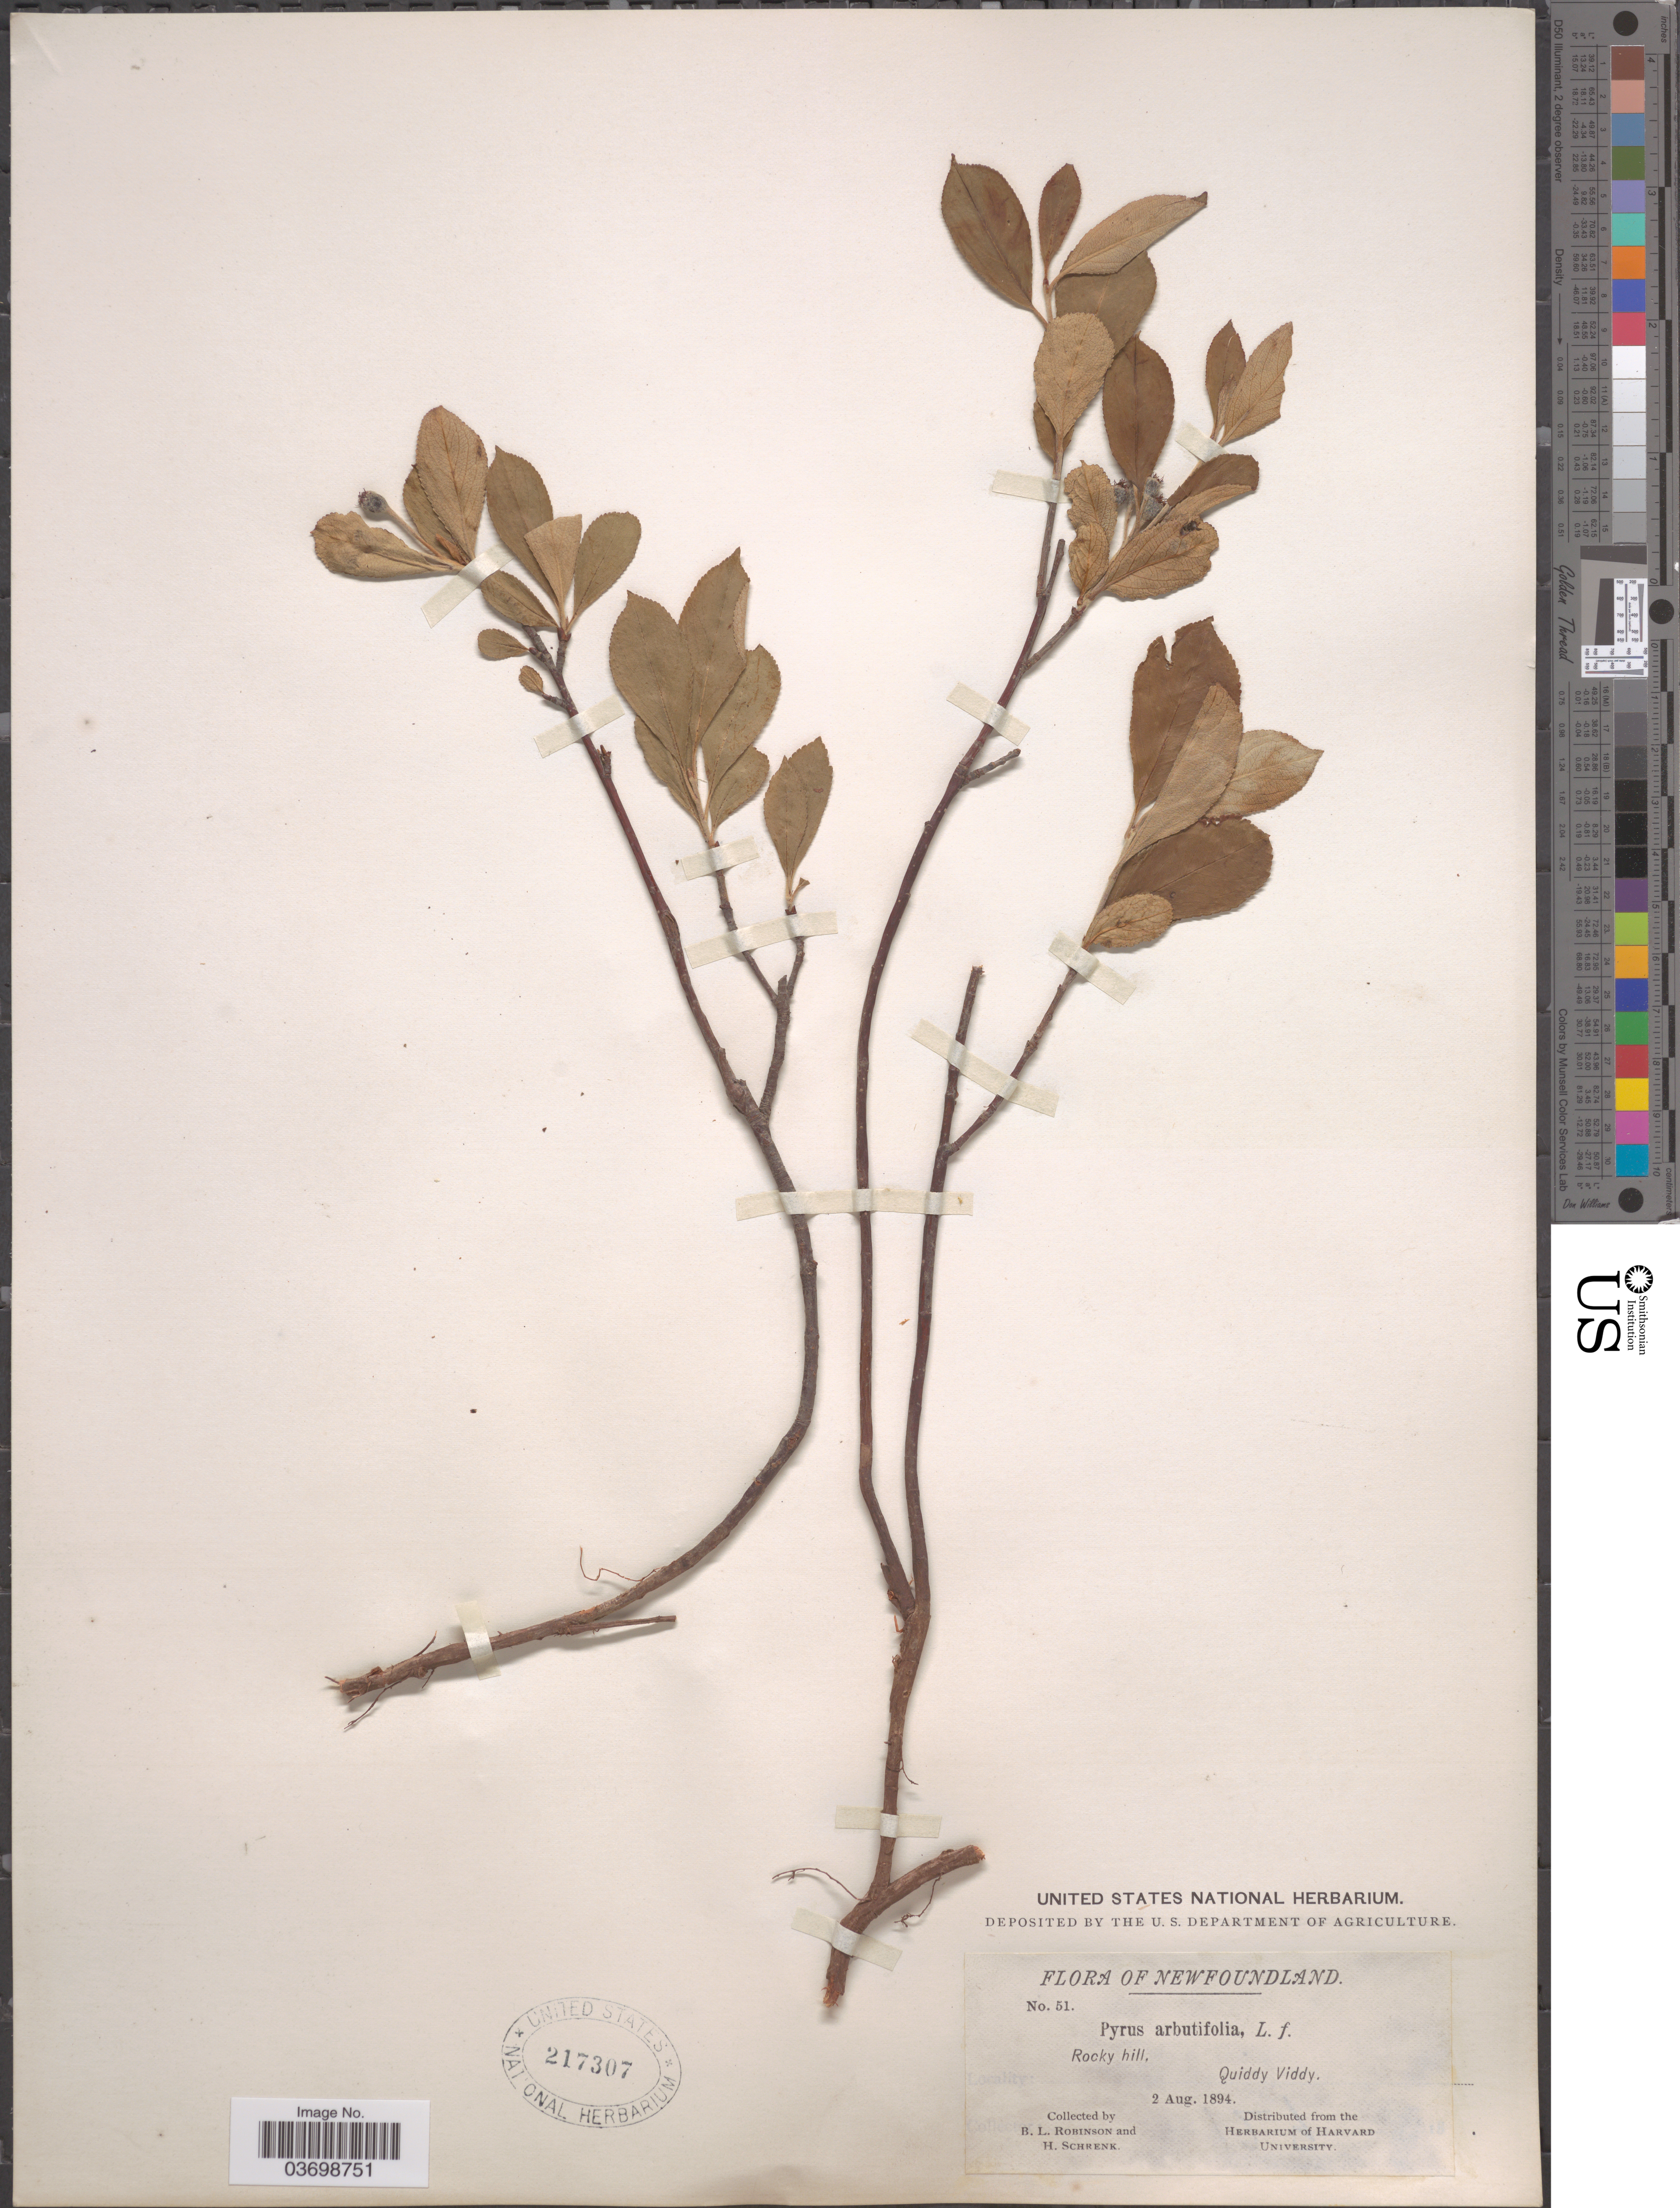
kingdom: Plantae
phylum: Tracheophyta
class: Magnoliopsida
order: Rosales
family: Rosaceae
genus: Aronia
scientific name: Aronia arbutifolia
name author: (L.) Pers.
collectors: B. L. Robinson & H. Schrenk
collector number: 51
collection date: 1894-08-02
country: Canada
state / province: Newfoundland and Labrador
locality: Rocky hills, Quiddy Viddy.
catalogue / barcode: US 217307